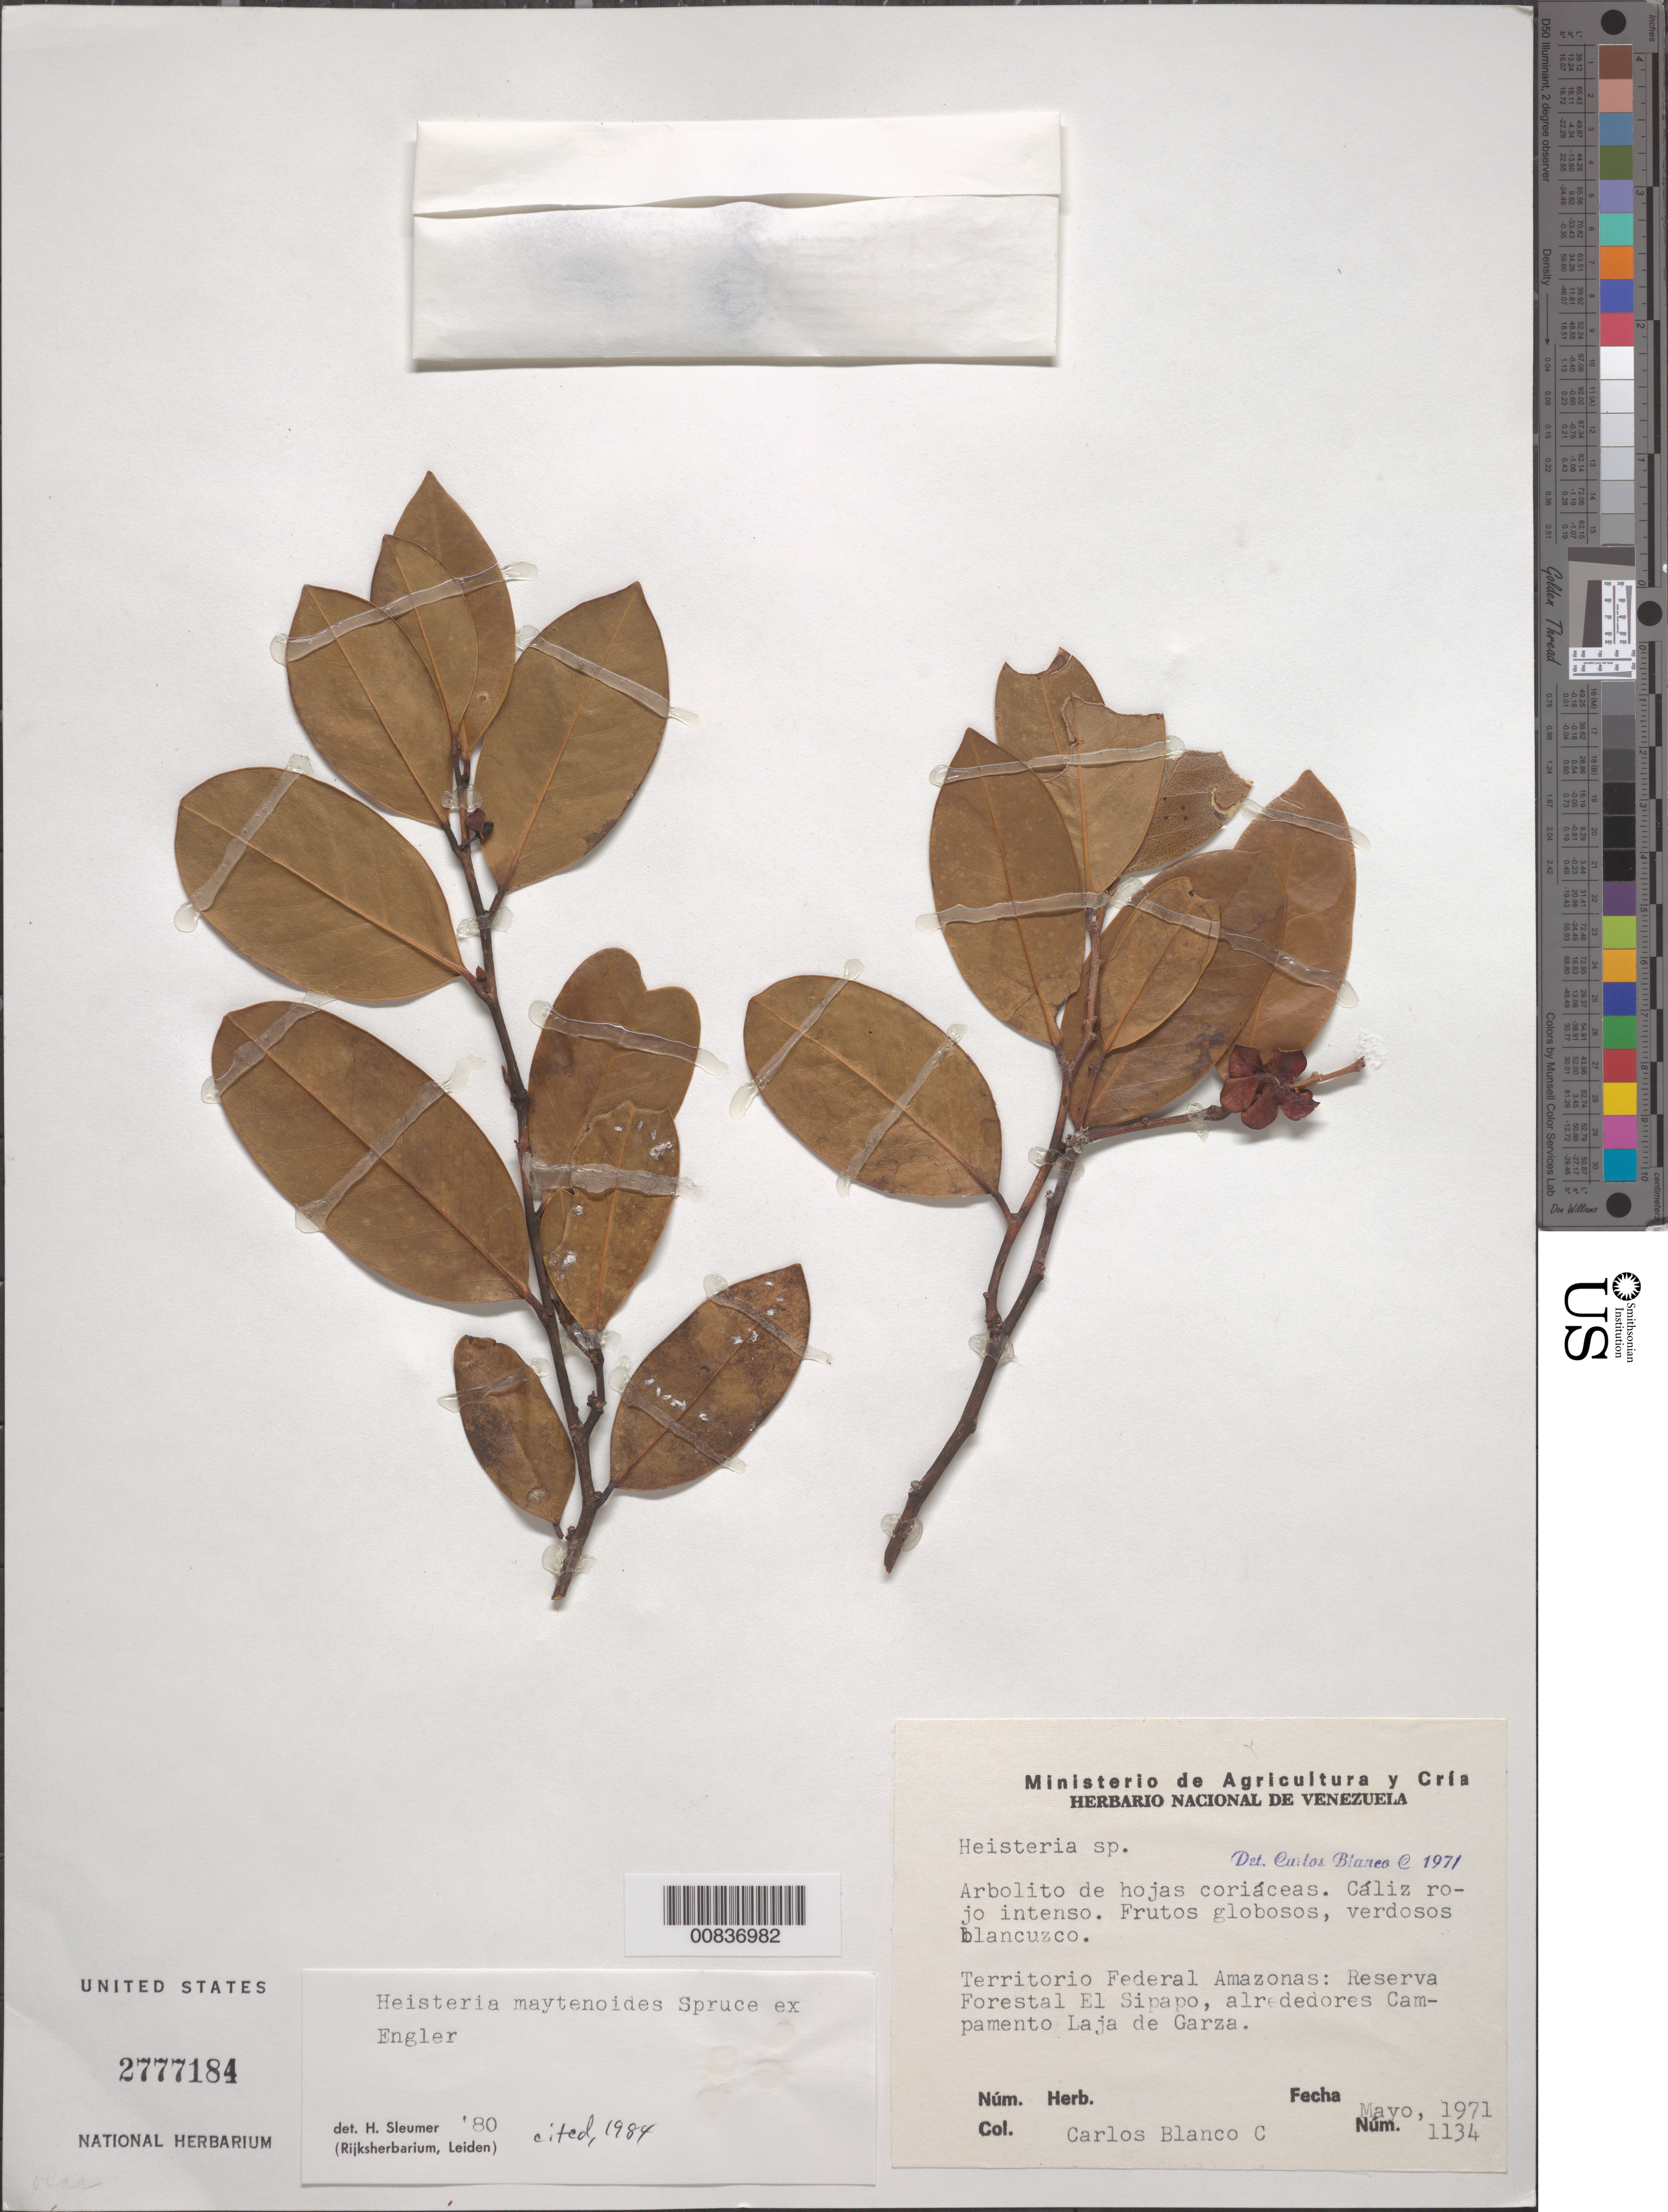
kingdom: Plantae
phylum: Tracheophyta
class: Magnoliopsida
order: Santalales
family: Erythropalaceae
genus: Heisteria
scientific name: Heisteria maytenoides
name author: Spruce ex Engl.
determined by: Sleumer, H. O.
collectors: C. A. Blanco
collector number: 1134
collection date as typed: May-71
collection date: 1971-05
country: Venezuela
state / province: Amazonas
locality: Reserva Forestal El Sipapo, alrededores Campamento Laja de Garza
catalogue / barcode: US 2777184